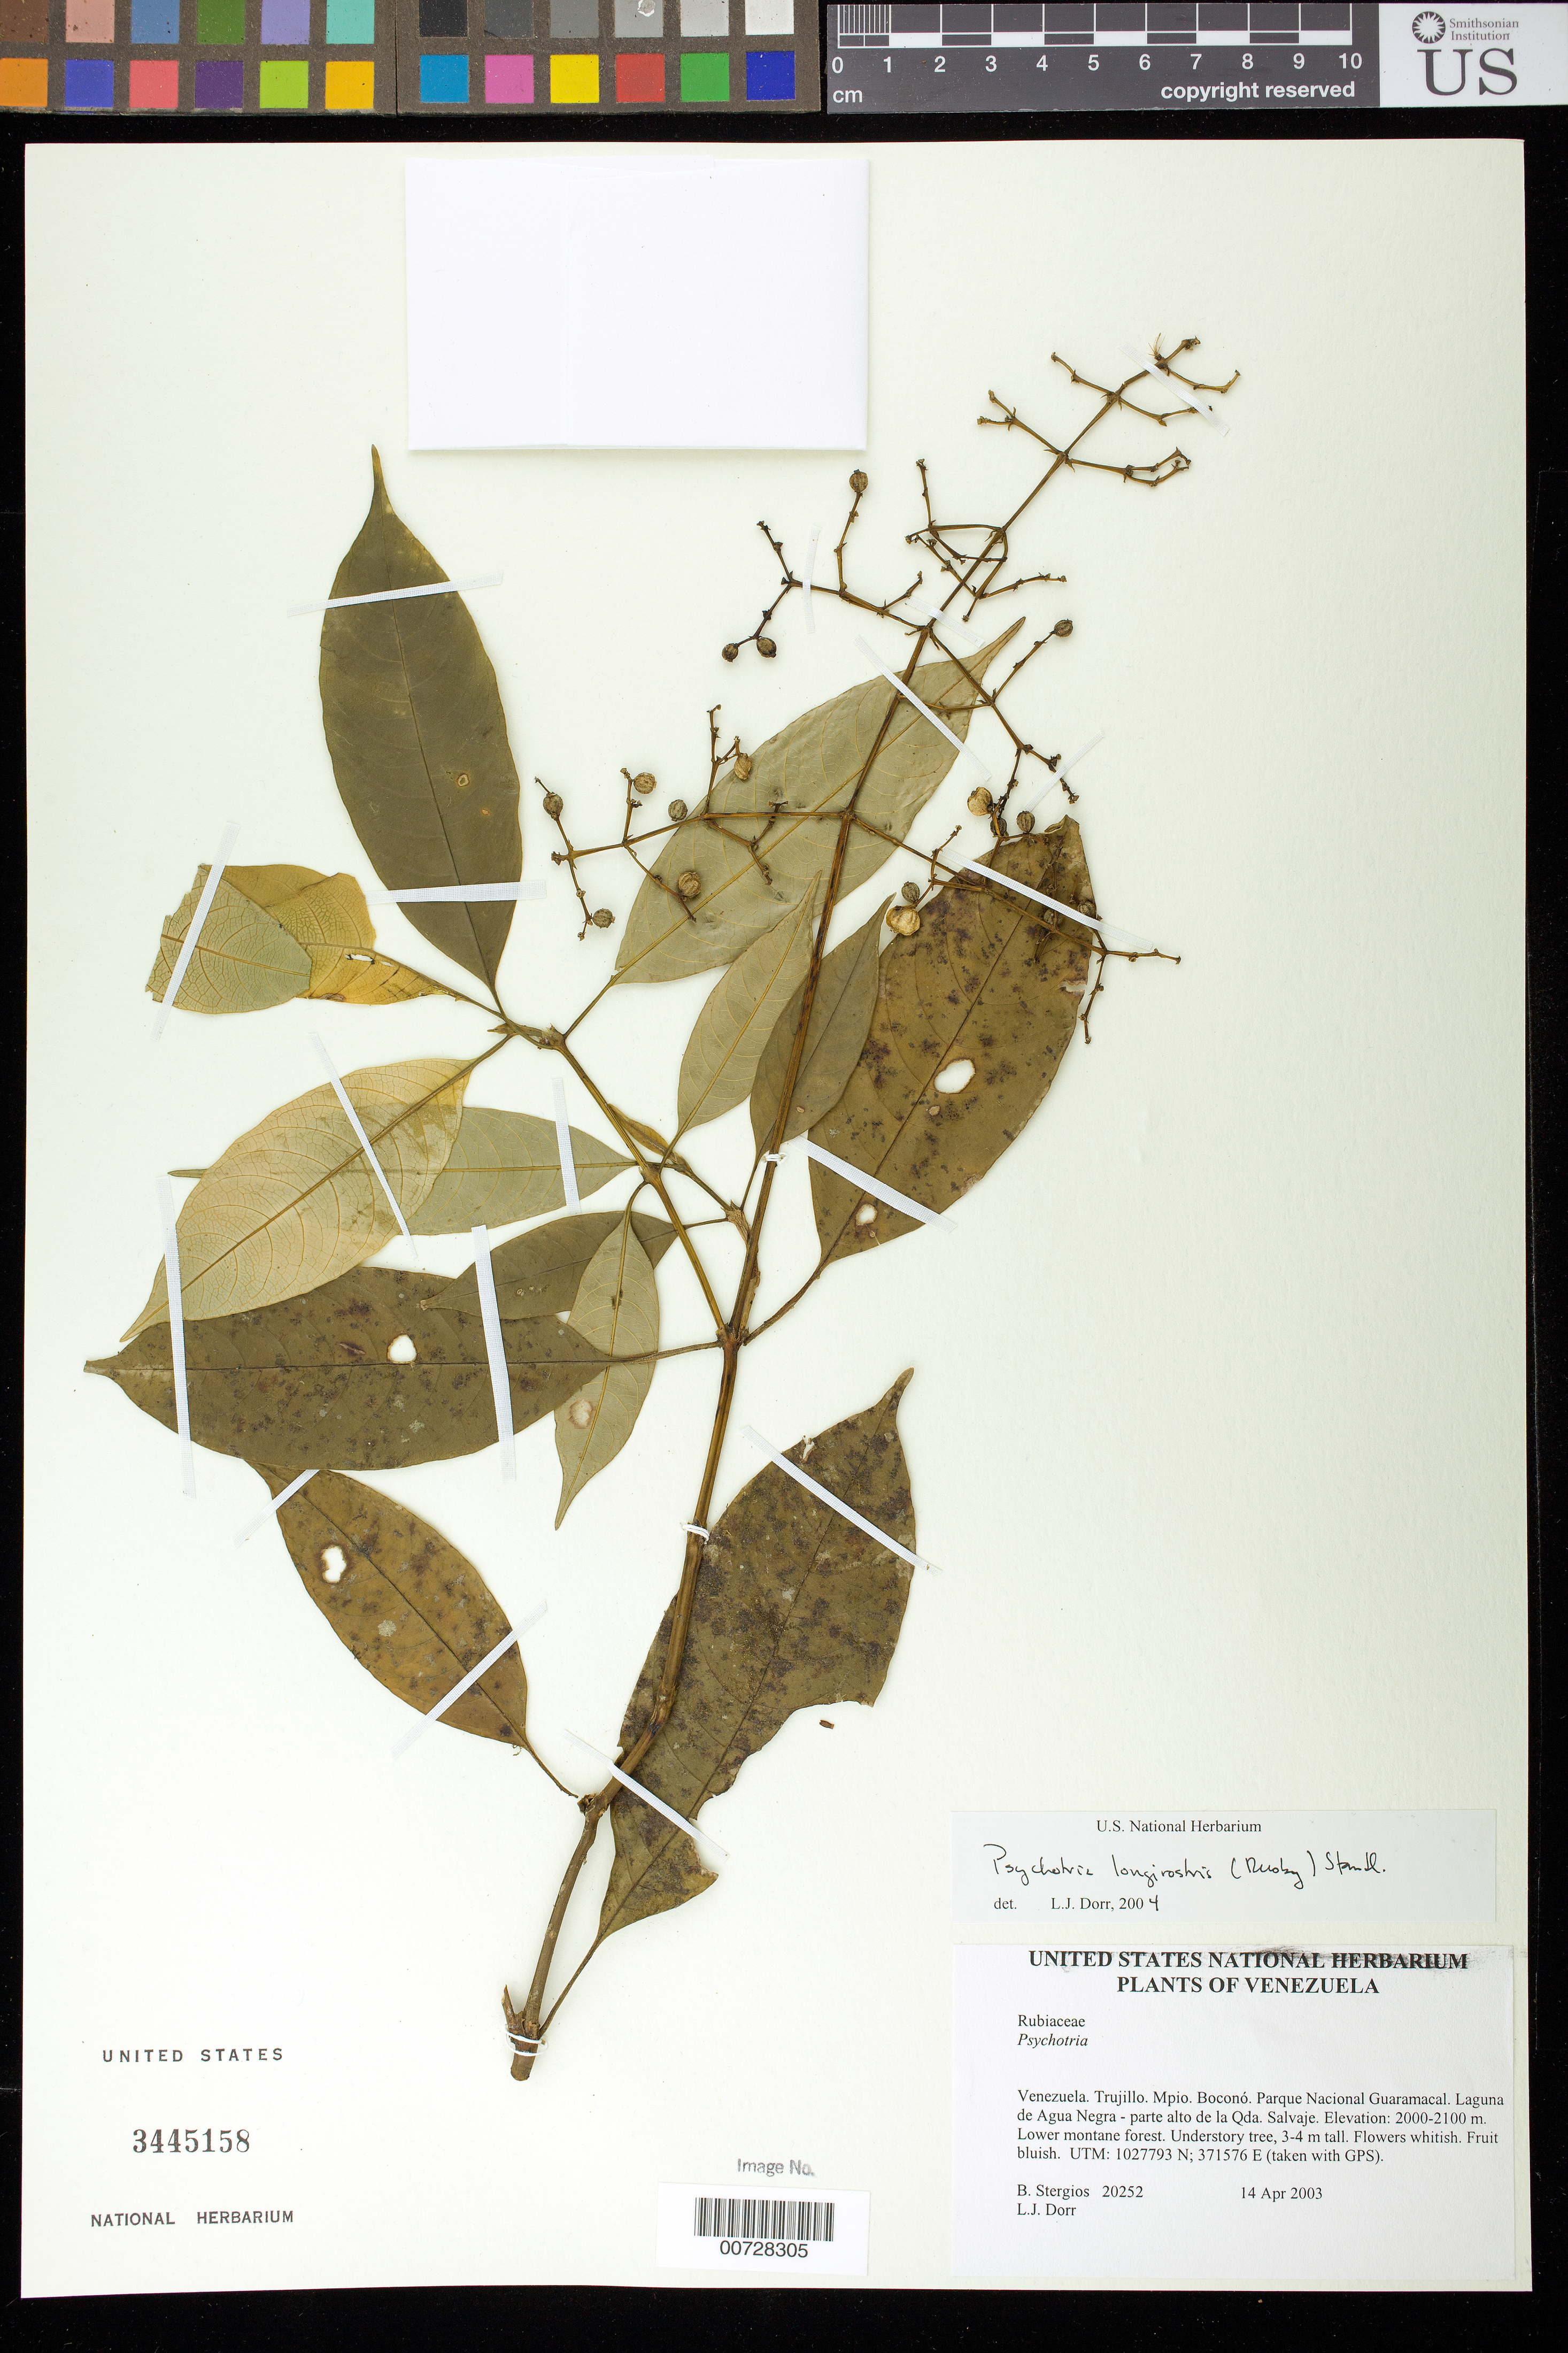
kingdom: Plantae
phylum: Tracheophyta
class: Magnoliopsida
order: Gentianales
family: Rubiaceae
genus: Psychotria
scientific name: Psychotria longirostris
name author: (Rusby) Standl.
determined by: Dorr, L. J., (BOT), Smithsonian Institution - National Museum of Natural History (UNITED STATES)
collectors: B. G. Stergios & L. J. Dorr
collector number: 20252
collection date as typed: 14 Apr 2003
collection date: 2003-04-14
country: Venezuela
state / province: Trujillo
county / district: Boconó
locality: Parque Nacional Guaramacal. Laguna de Agua Negra - parte alto de la Qda. Salvaje.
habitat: Lower montane forest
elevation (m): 2000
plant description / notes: MO, PORT, US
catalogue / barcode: US 3445158